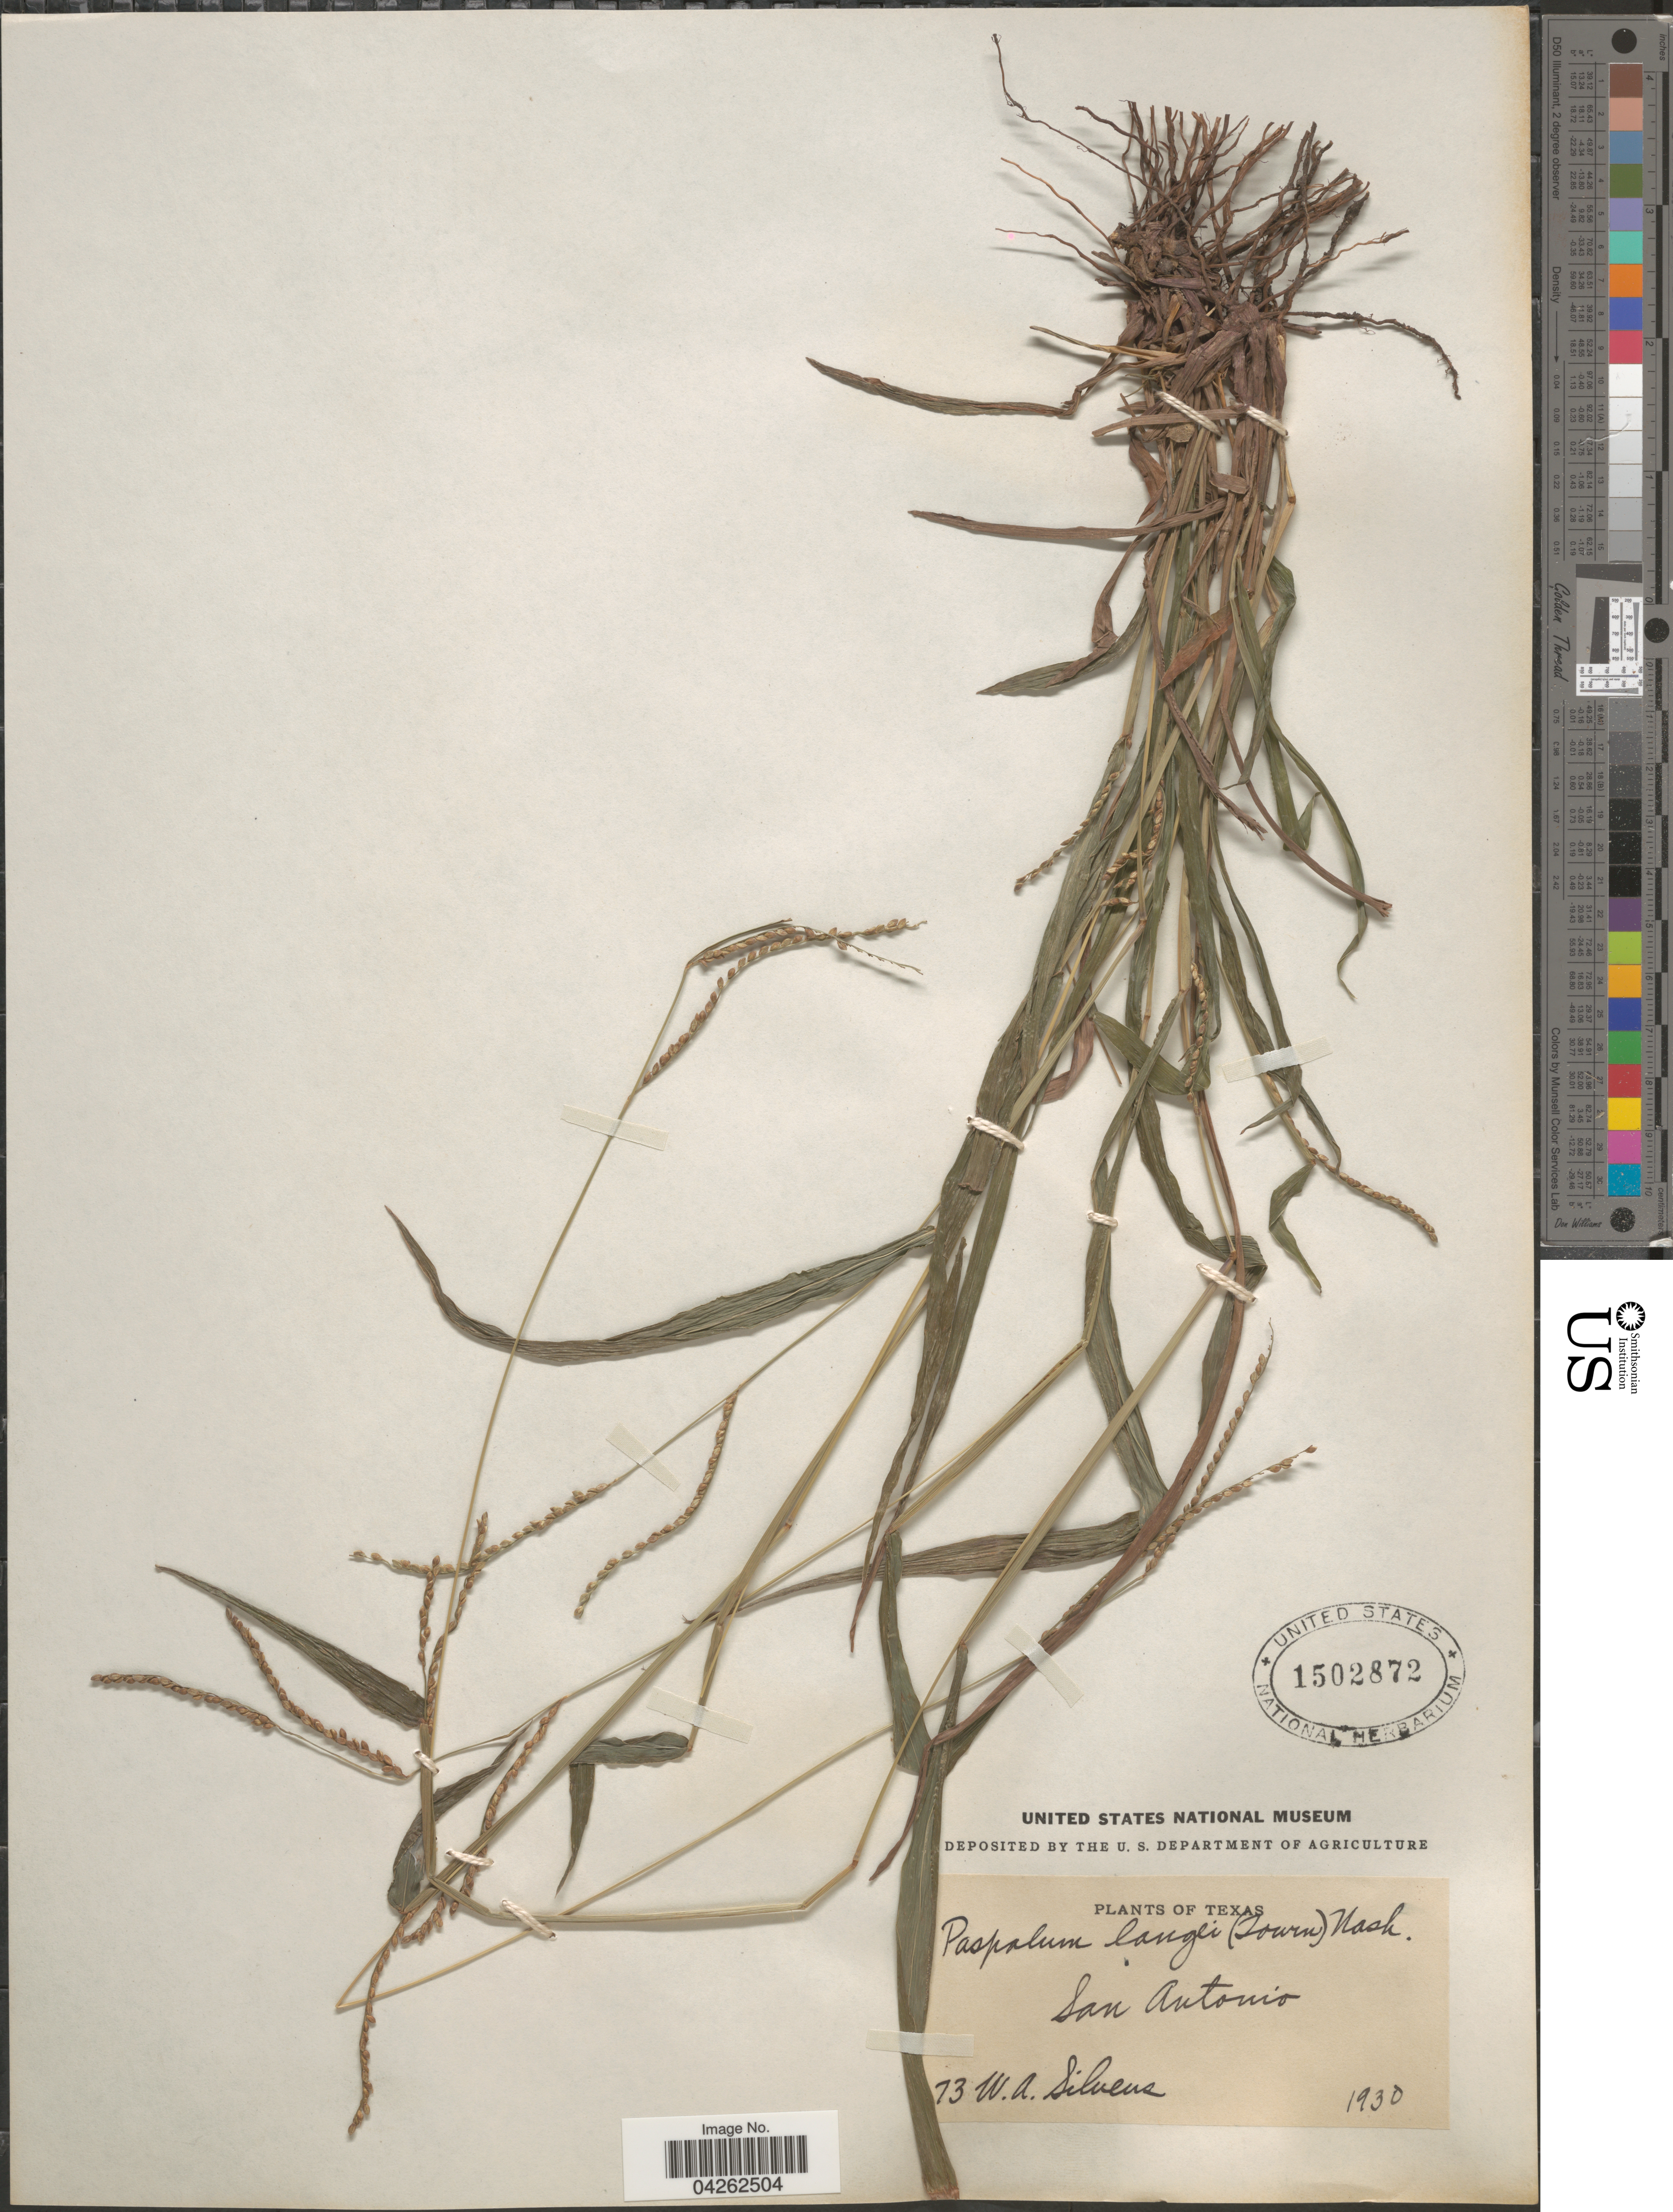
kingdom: Plantae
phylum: Tracheophyta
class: Liliopsida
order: Poales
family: Poaceae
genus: Paspalum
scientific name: Paspalum langei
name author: (E. Fourn.) Nash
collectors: W. Silveus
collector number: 13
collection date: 1930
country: United States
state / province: Texas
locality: San Antonio.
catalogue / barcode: US 1502872